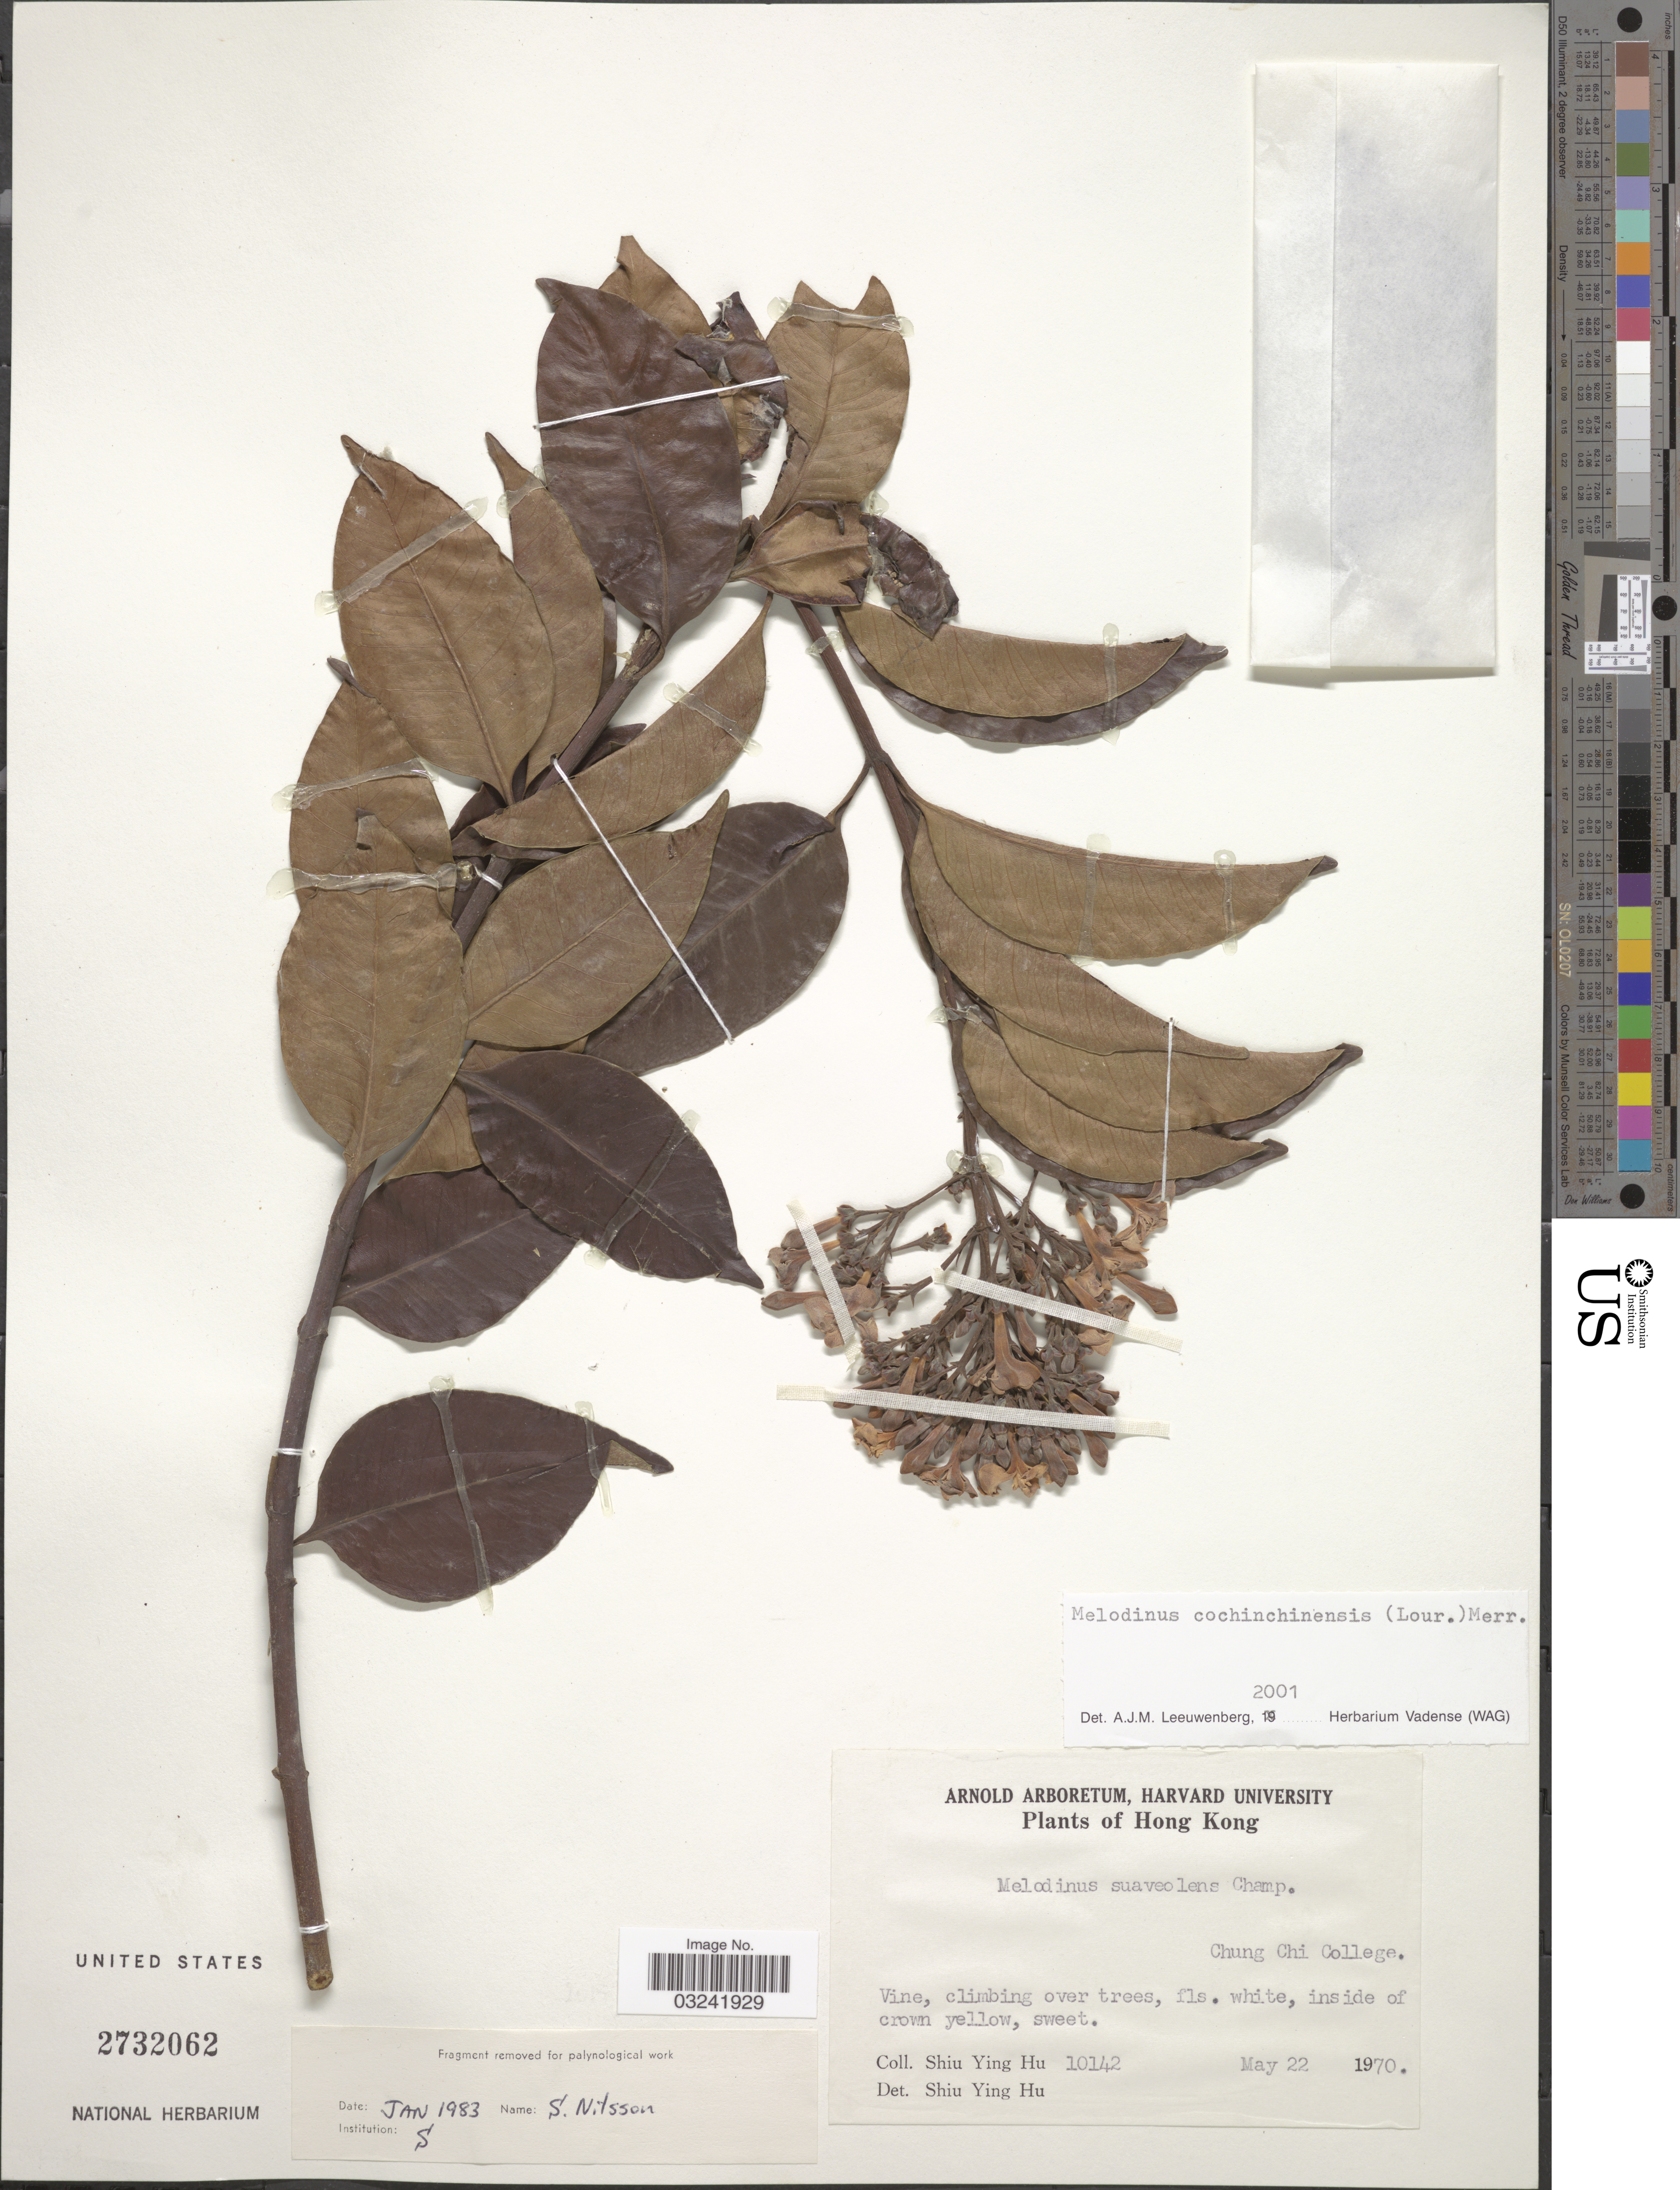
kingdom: Plantae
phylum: Tracheophyta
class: Magnoliopsida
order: Gentianales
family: Apocynaceae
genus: Melodinus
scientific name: Melodinus cochinchinensis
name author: (Lour.) Merr.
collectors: S. Y. Hu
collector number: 10142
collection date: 1970-05-22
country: China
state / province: Hong Kong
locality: Chung Chi College.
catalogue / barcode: US 2732062